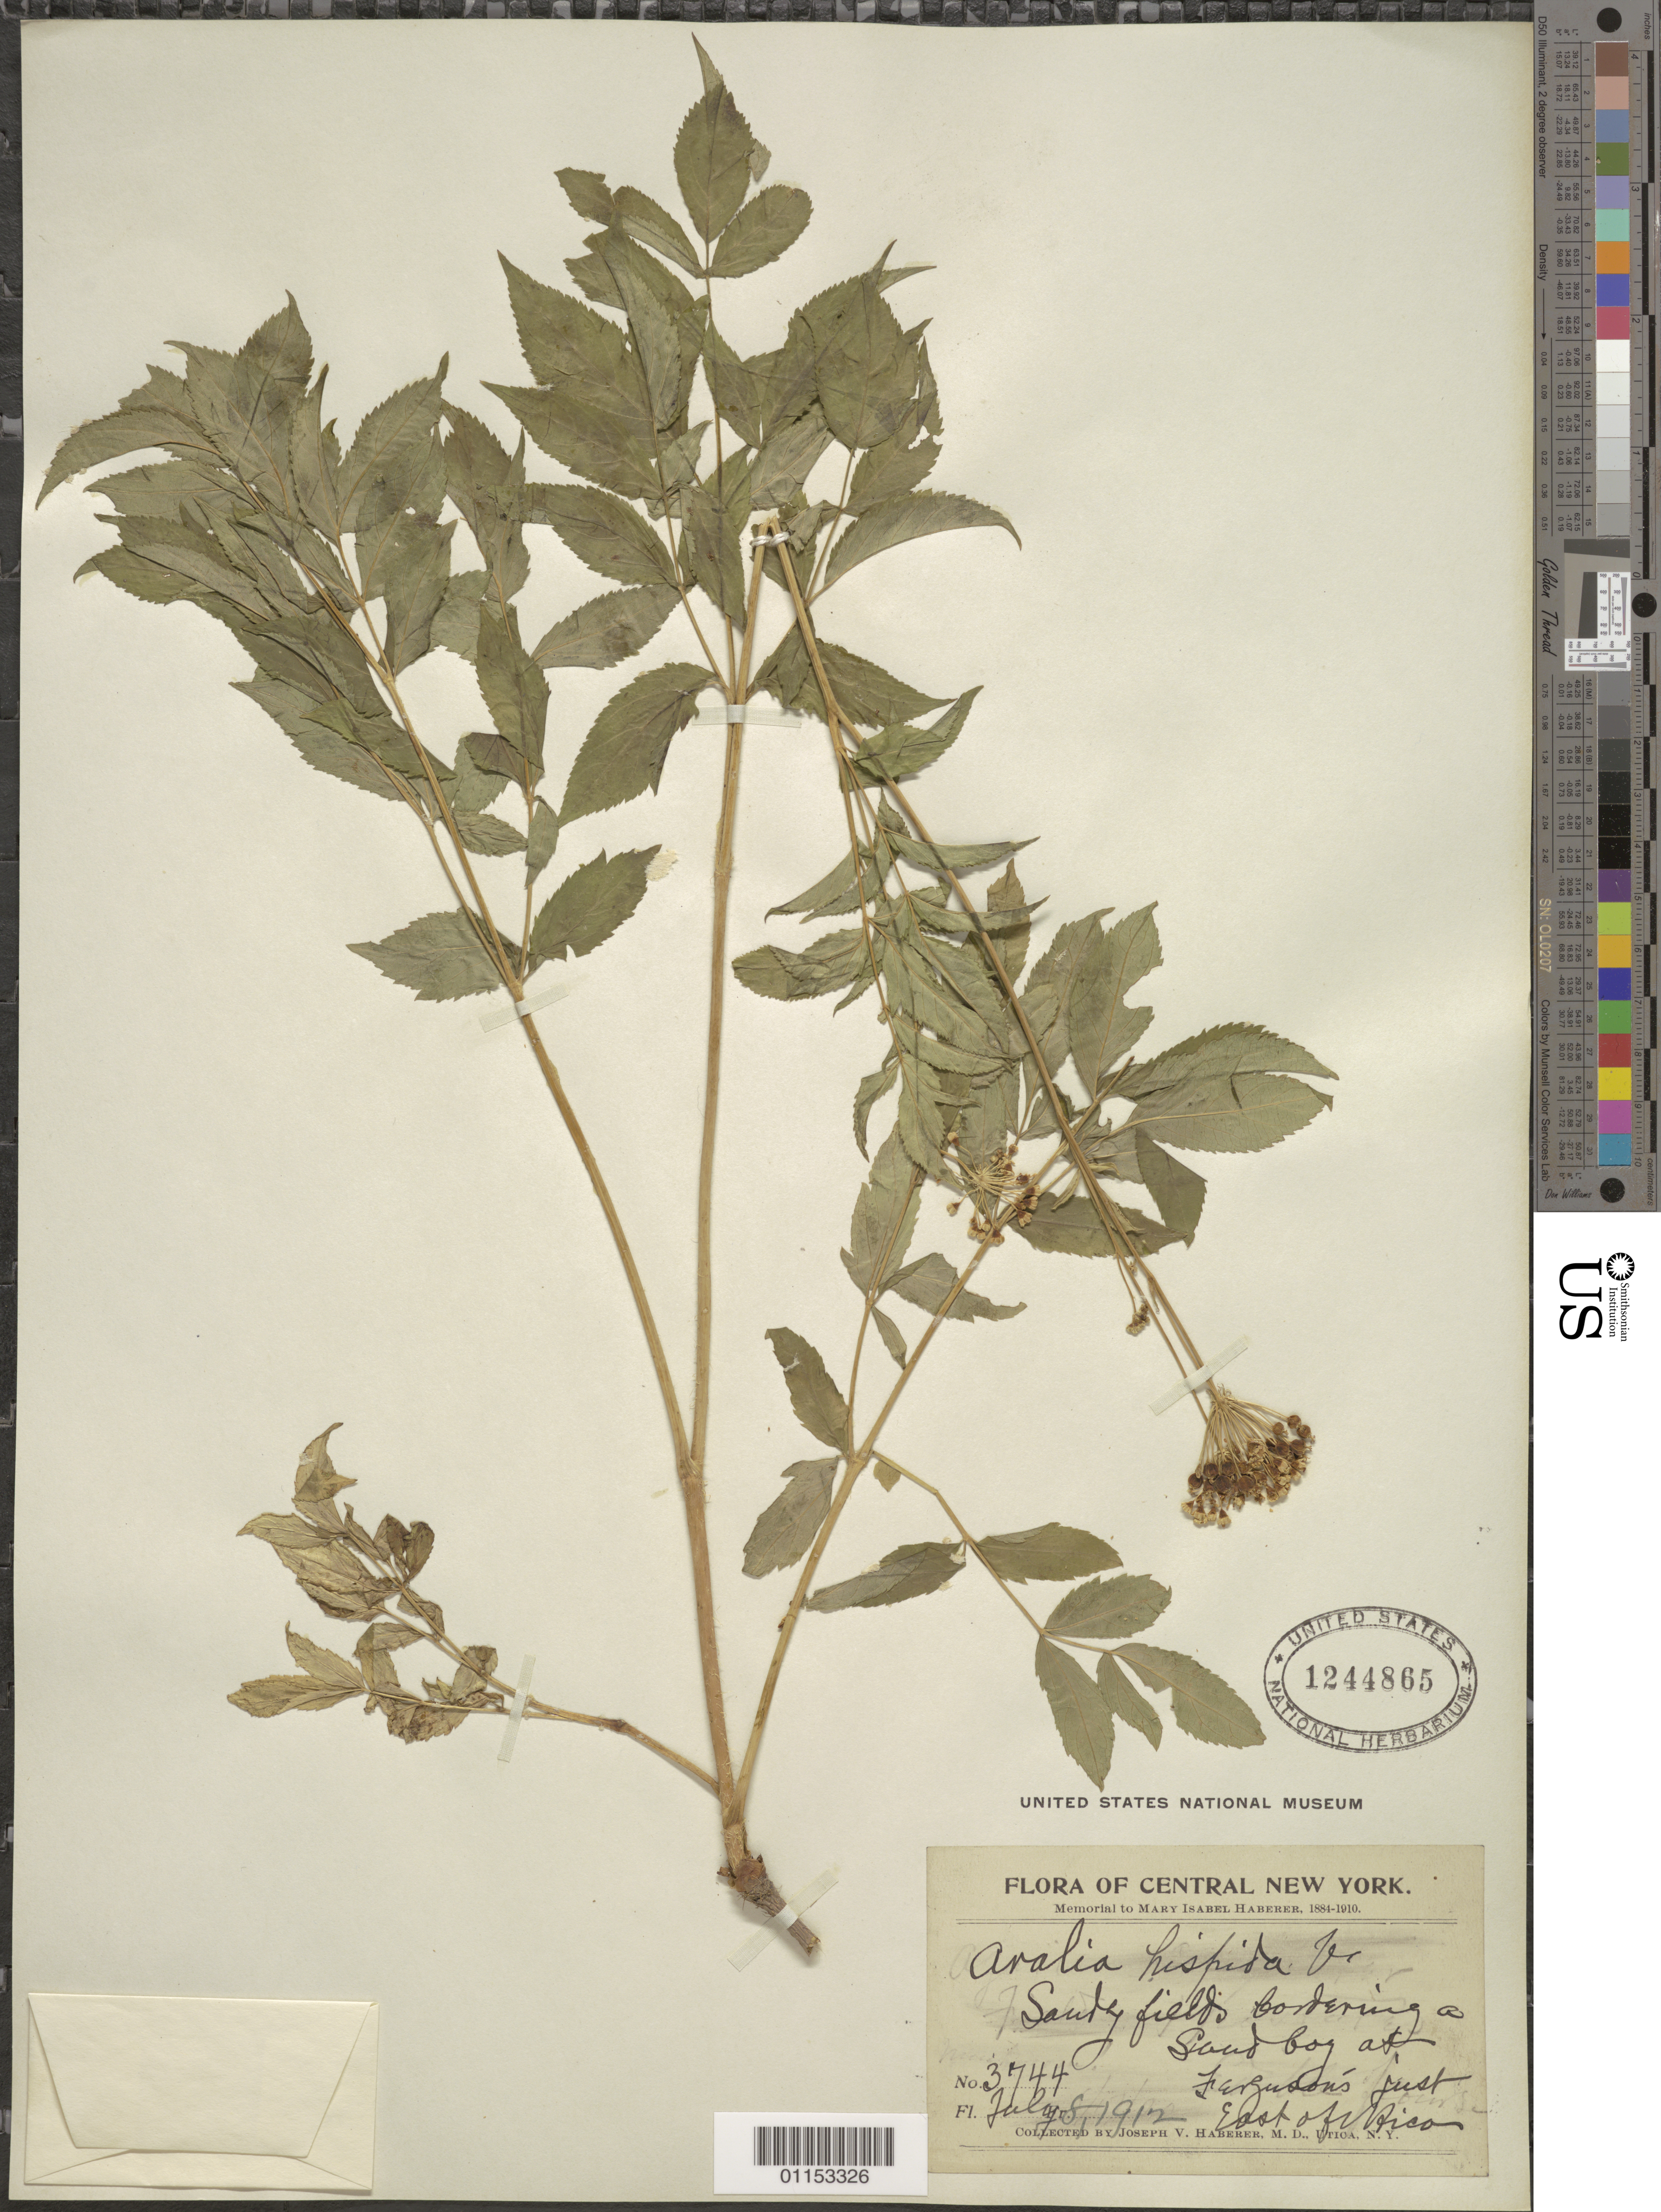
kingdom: Plantae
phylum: Tracheophyta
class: Magnoliopsida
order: Apiales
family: Araliaceae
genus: Aralia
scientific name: Aralia hispida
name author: Vent.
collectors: J. V. Haberer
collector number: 3744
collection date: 1912-07-08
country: United States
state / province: New York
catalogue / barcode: US 1244865